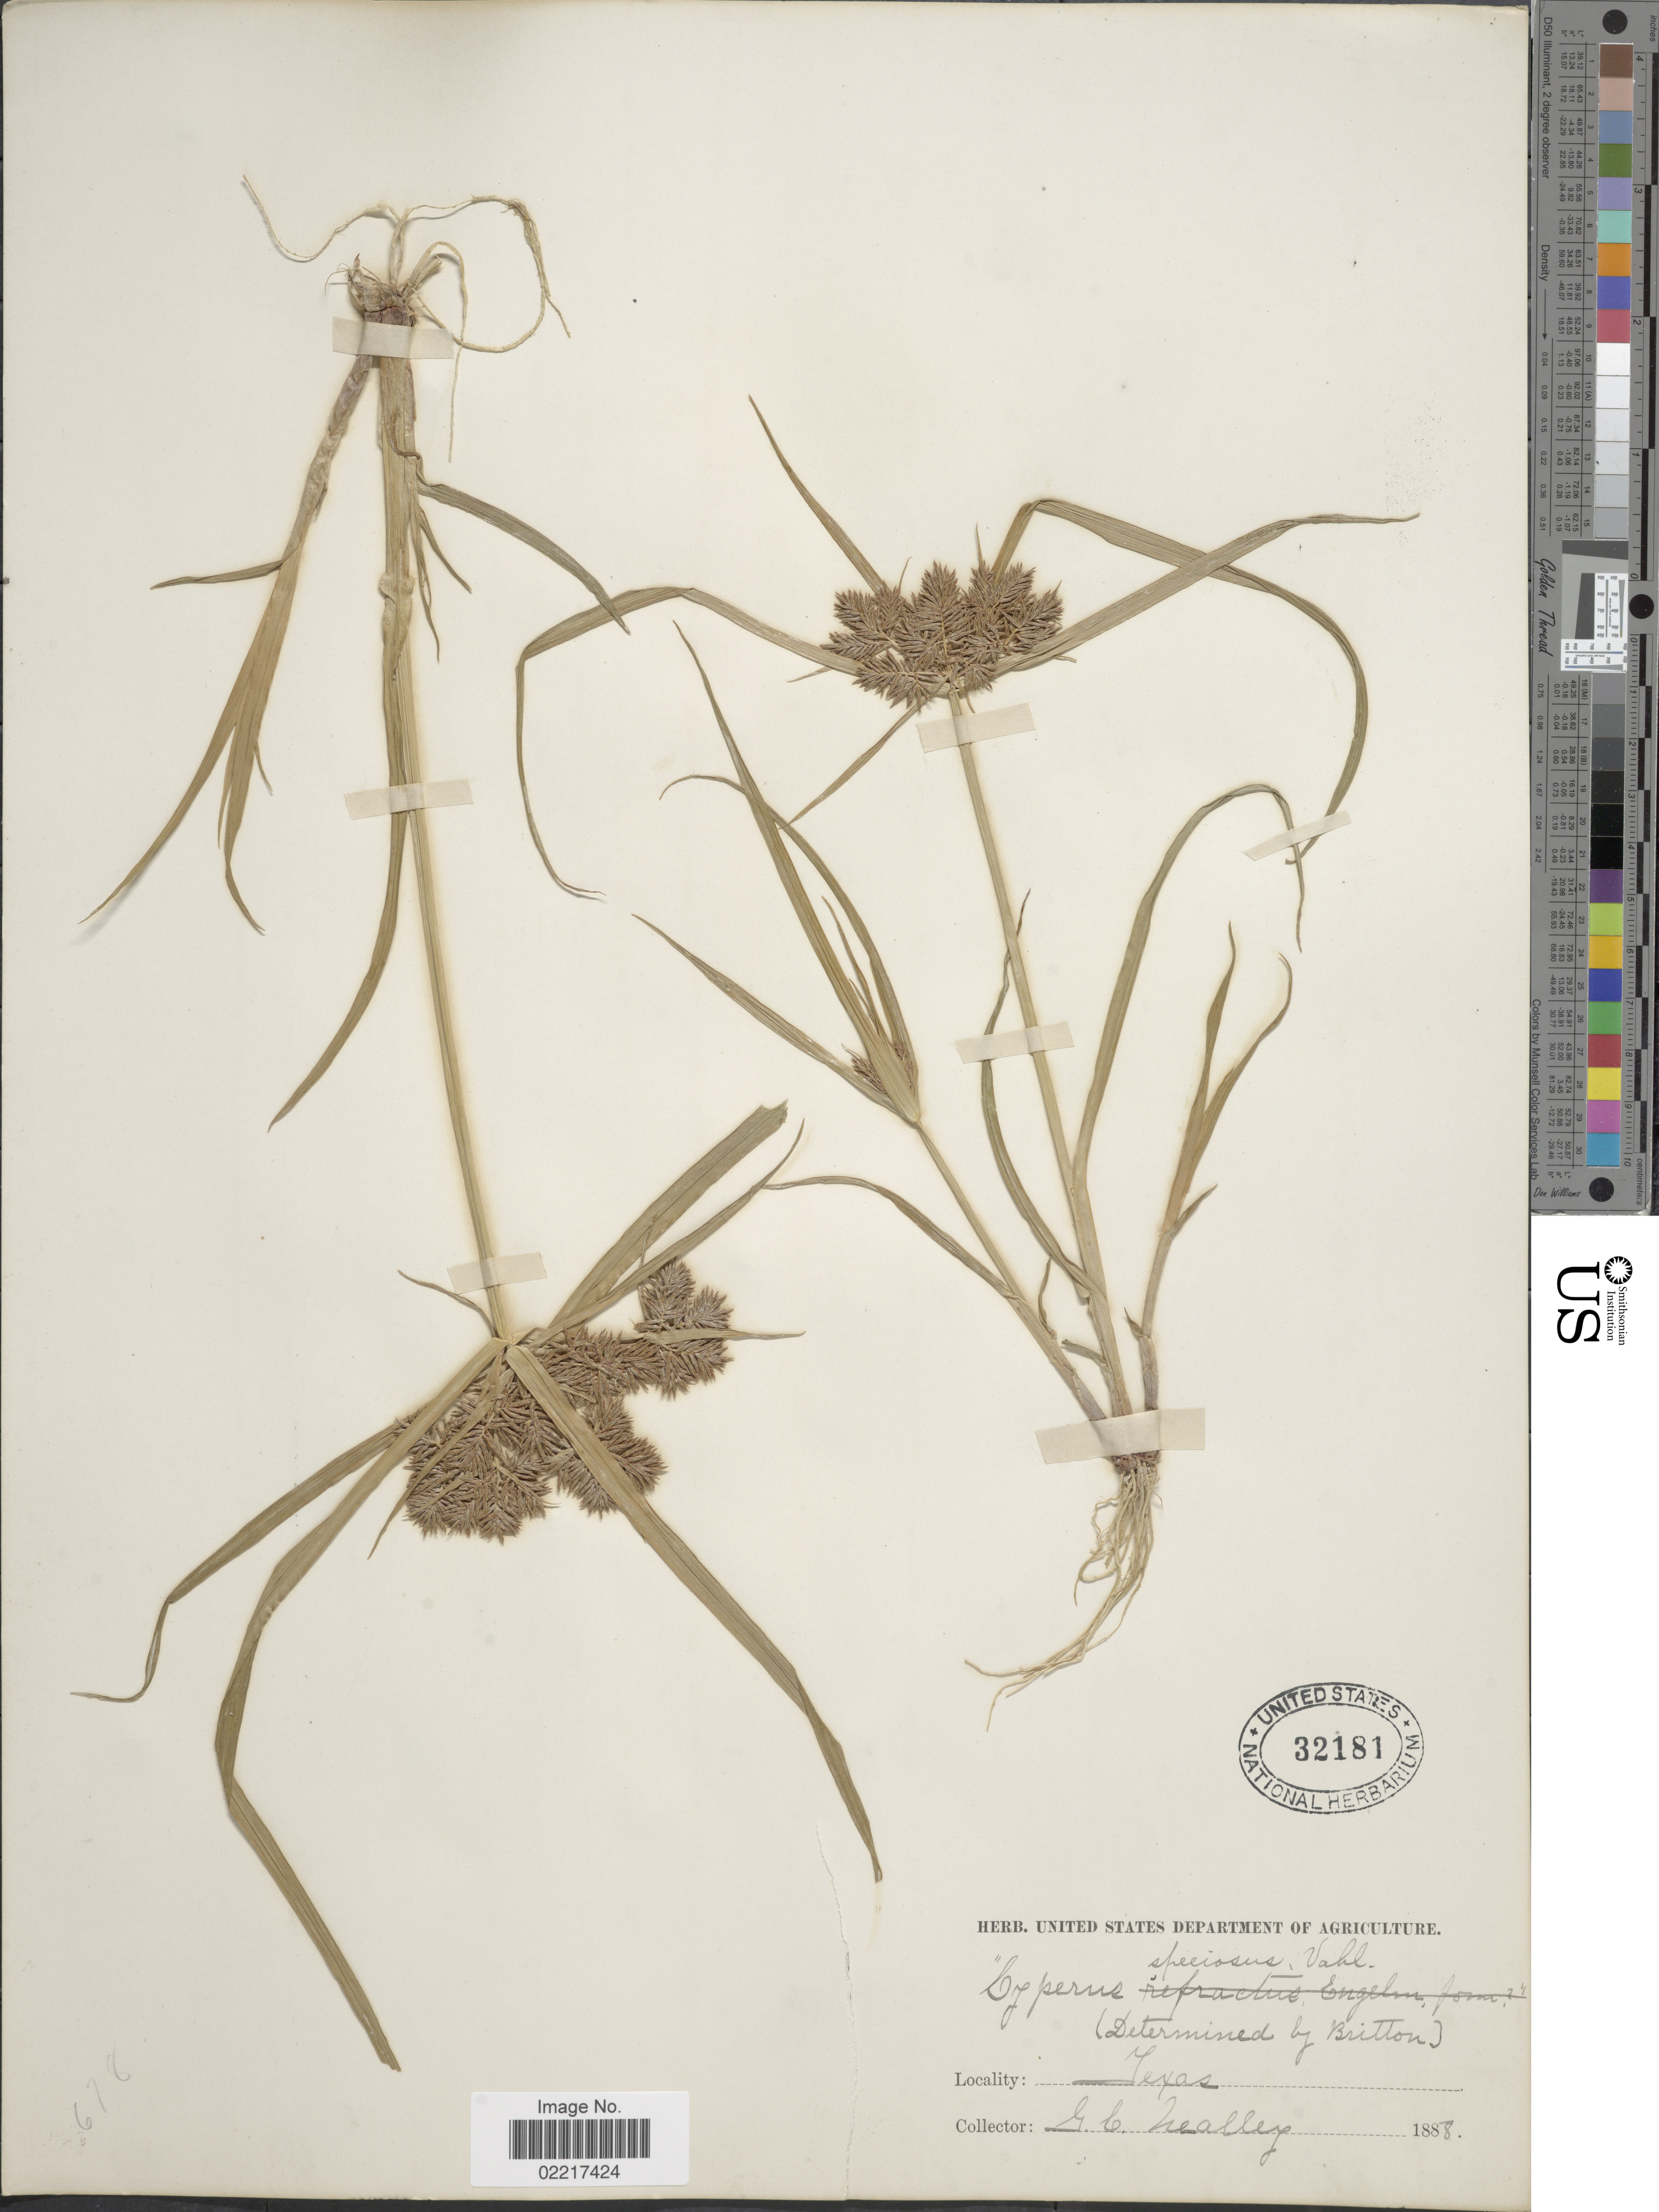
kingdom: Plantae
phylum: Tracheophyta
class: Liliopsida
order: Poales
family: Cyperaceae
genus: Cyperus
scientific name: Cyperus odoratus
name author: L.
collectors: G. C. Nealley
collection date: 1888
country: United States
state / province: Texas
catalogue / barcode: US 32181